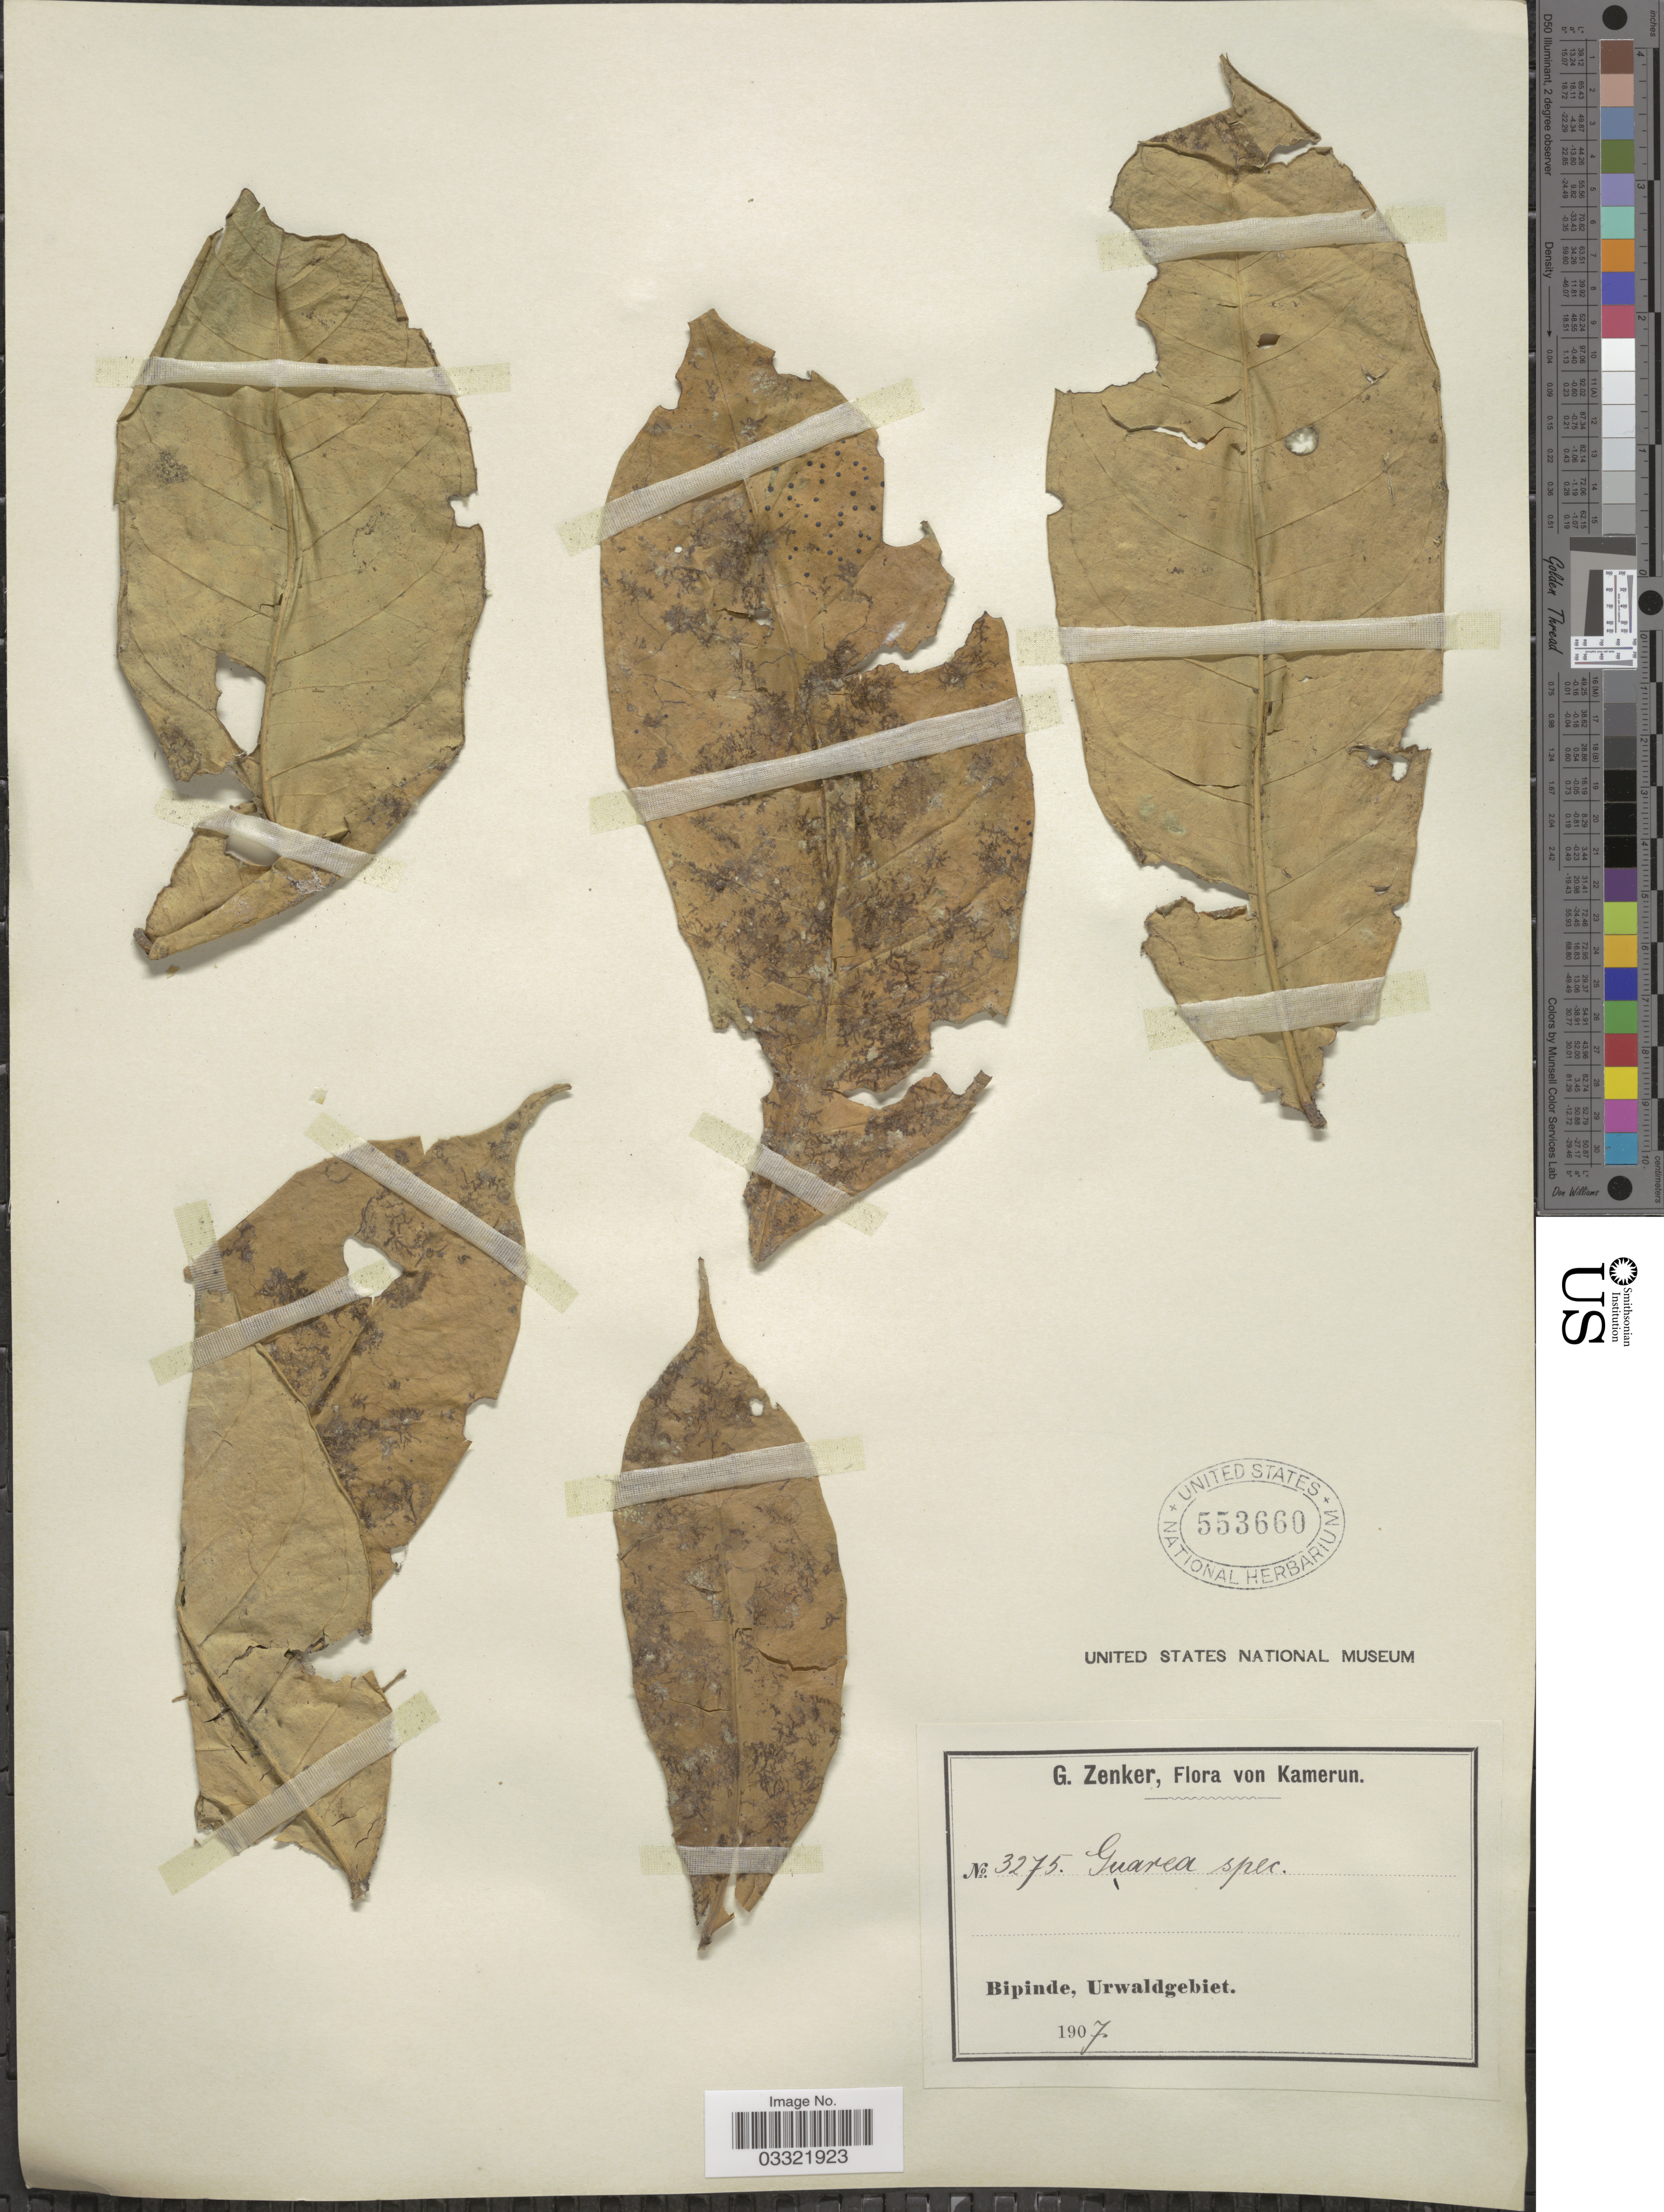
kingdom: Plantae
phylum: Tracheophyta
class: Magnoliopsida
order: Sapindales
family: Meliaceae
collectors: G. A. Zenker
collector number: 3275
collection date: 1907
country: Cameroon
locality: Kamerun, Bipinde, Urwaldgebiet.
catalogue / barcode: US 553660